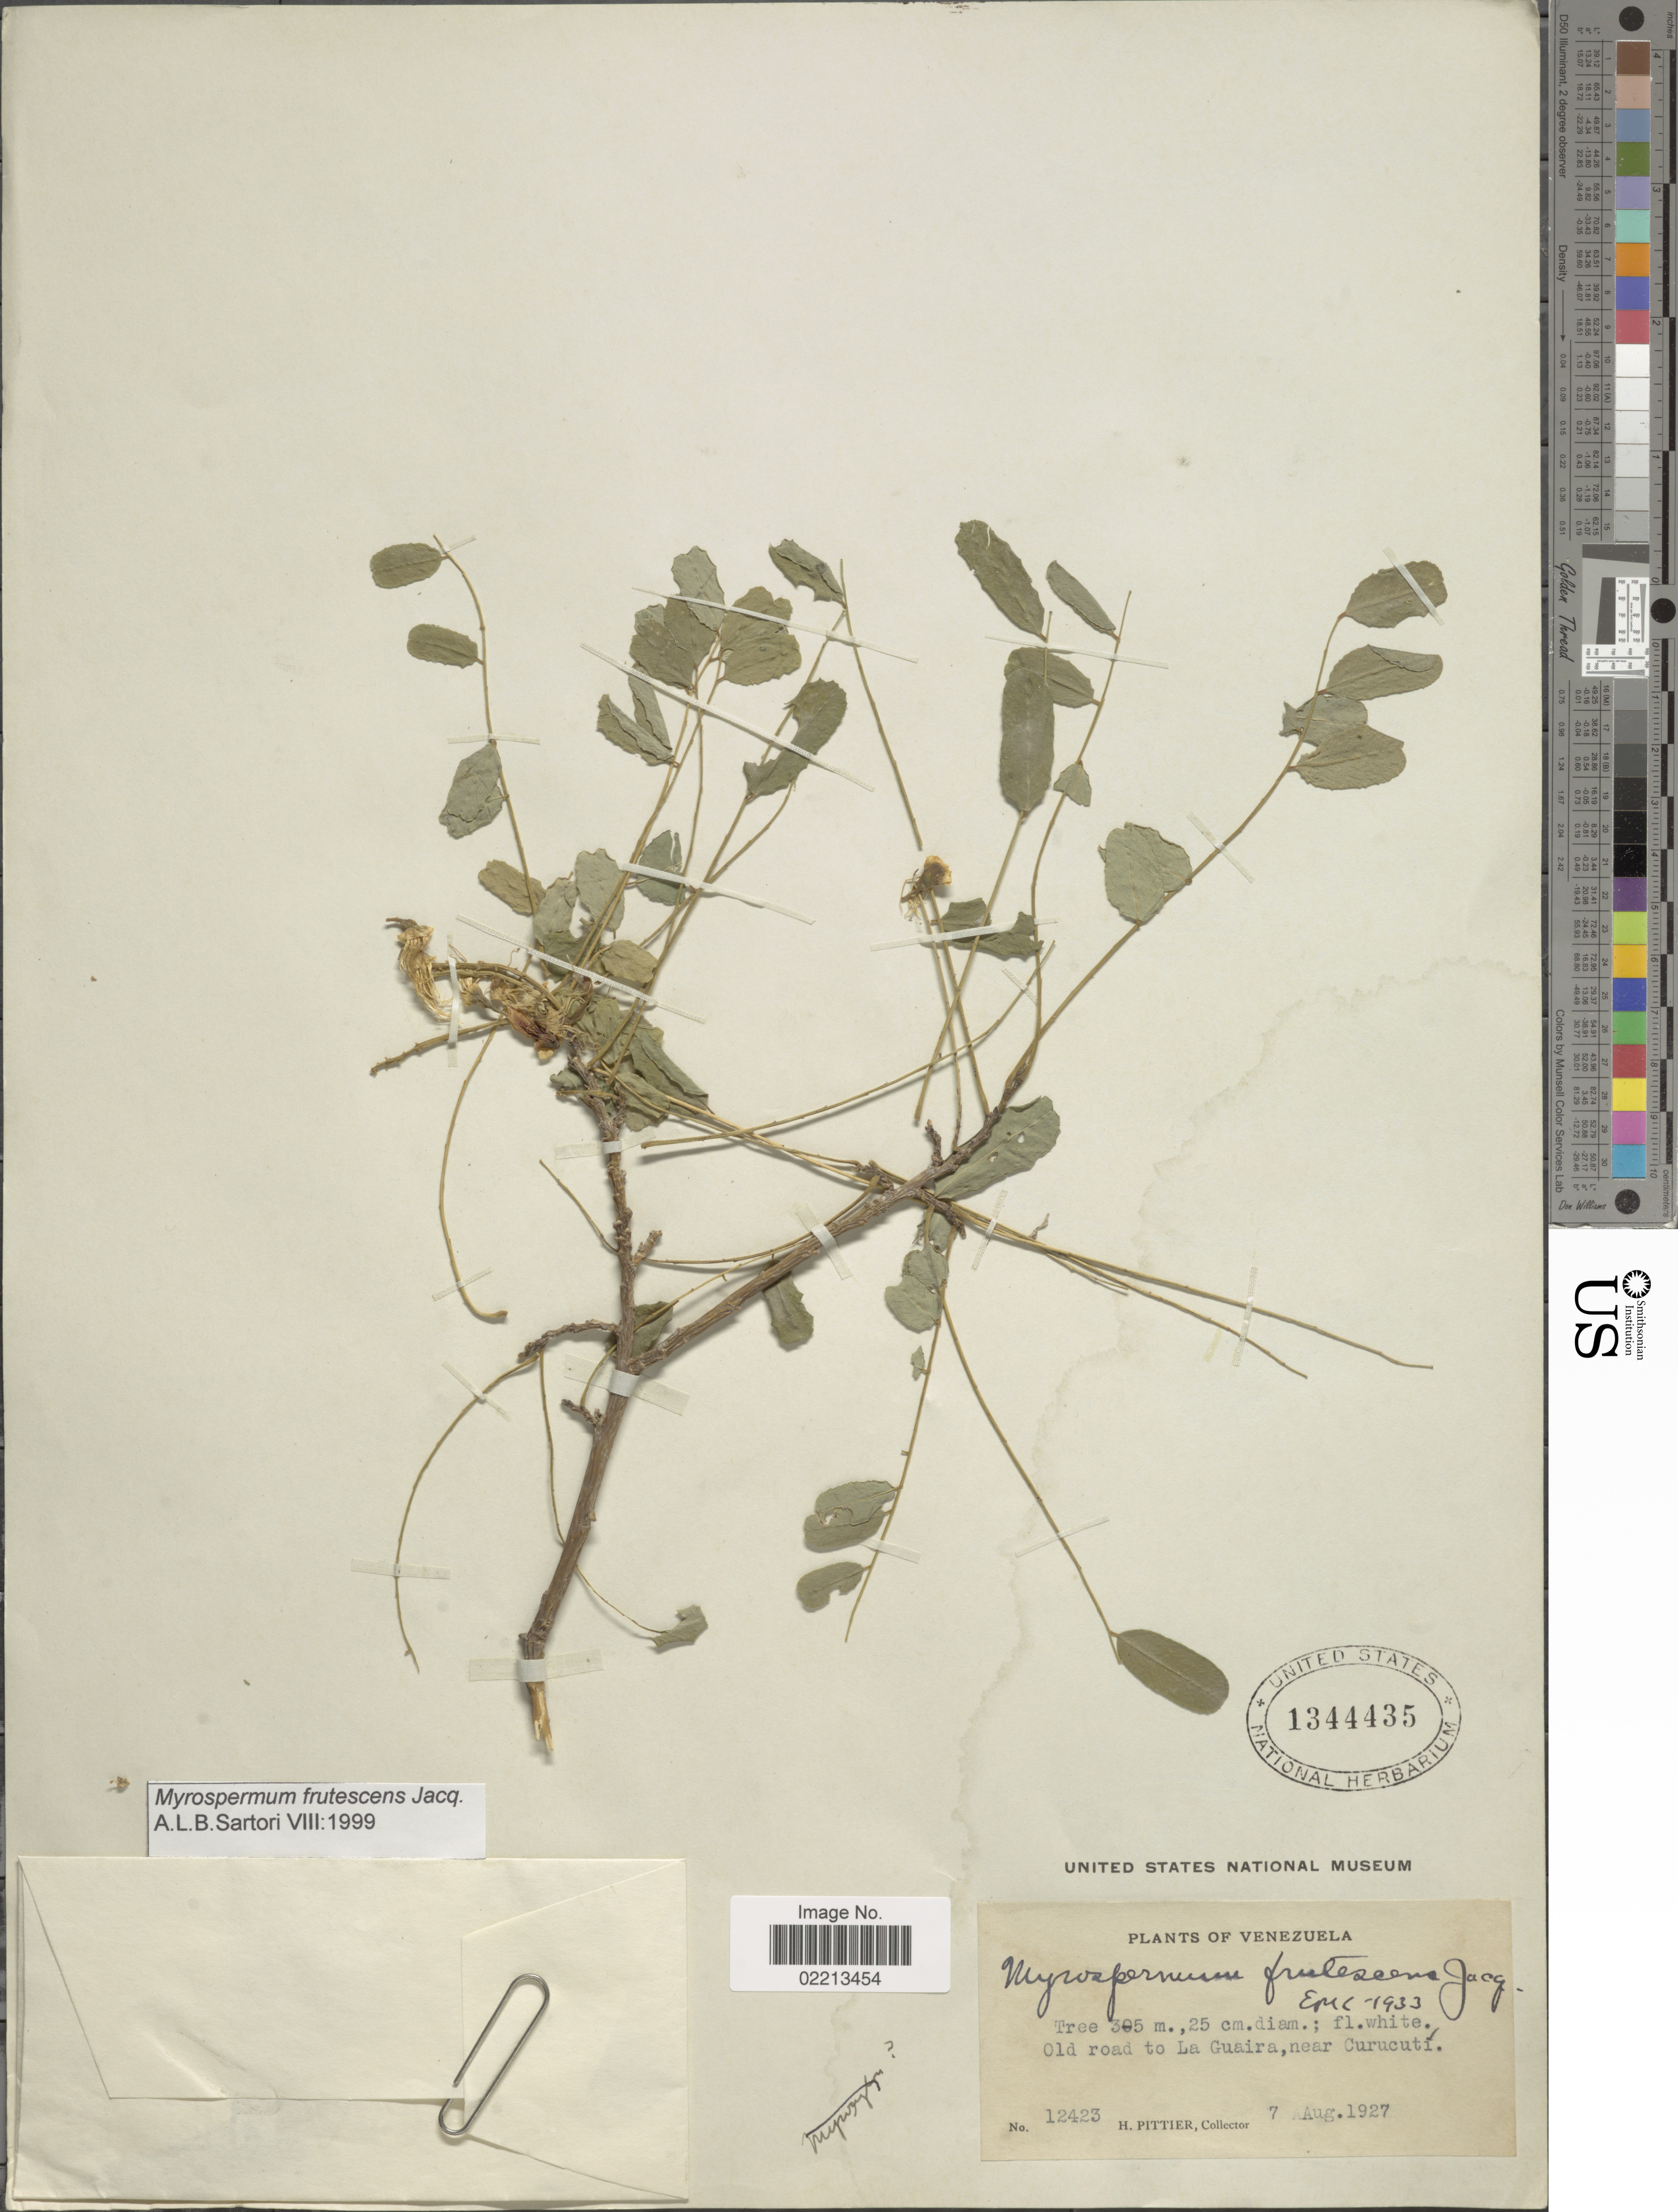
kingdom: Plantae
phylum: Tracheophyta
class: Magnoliopsida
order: Fabales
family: Fabaceae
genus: Myrospermum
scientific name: Myrospermum frutescens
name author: Jacq.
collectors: H. F. Pittier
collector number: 12423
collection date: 1927-08-07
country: Venezuela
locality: Old road to La Guaira, near Curucuti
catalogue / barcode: US 1344435